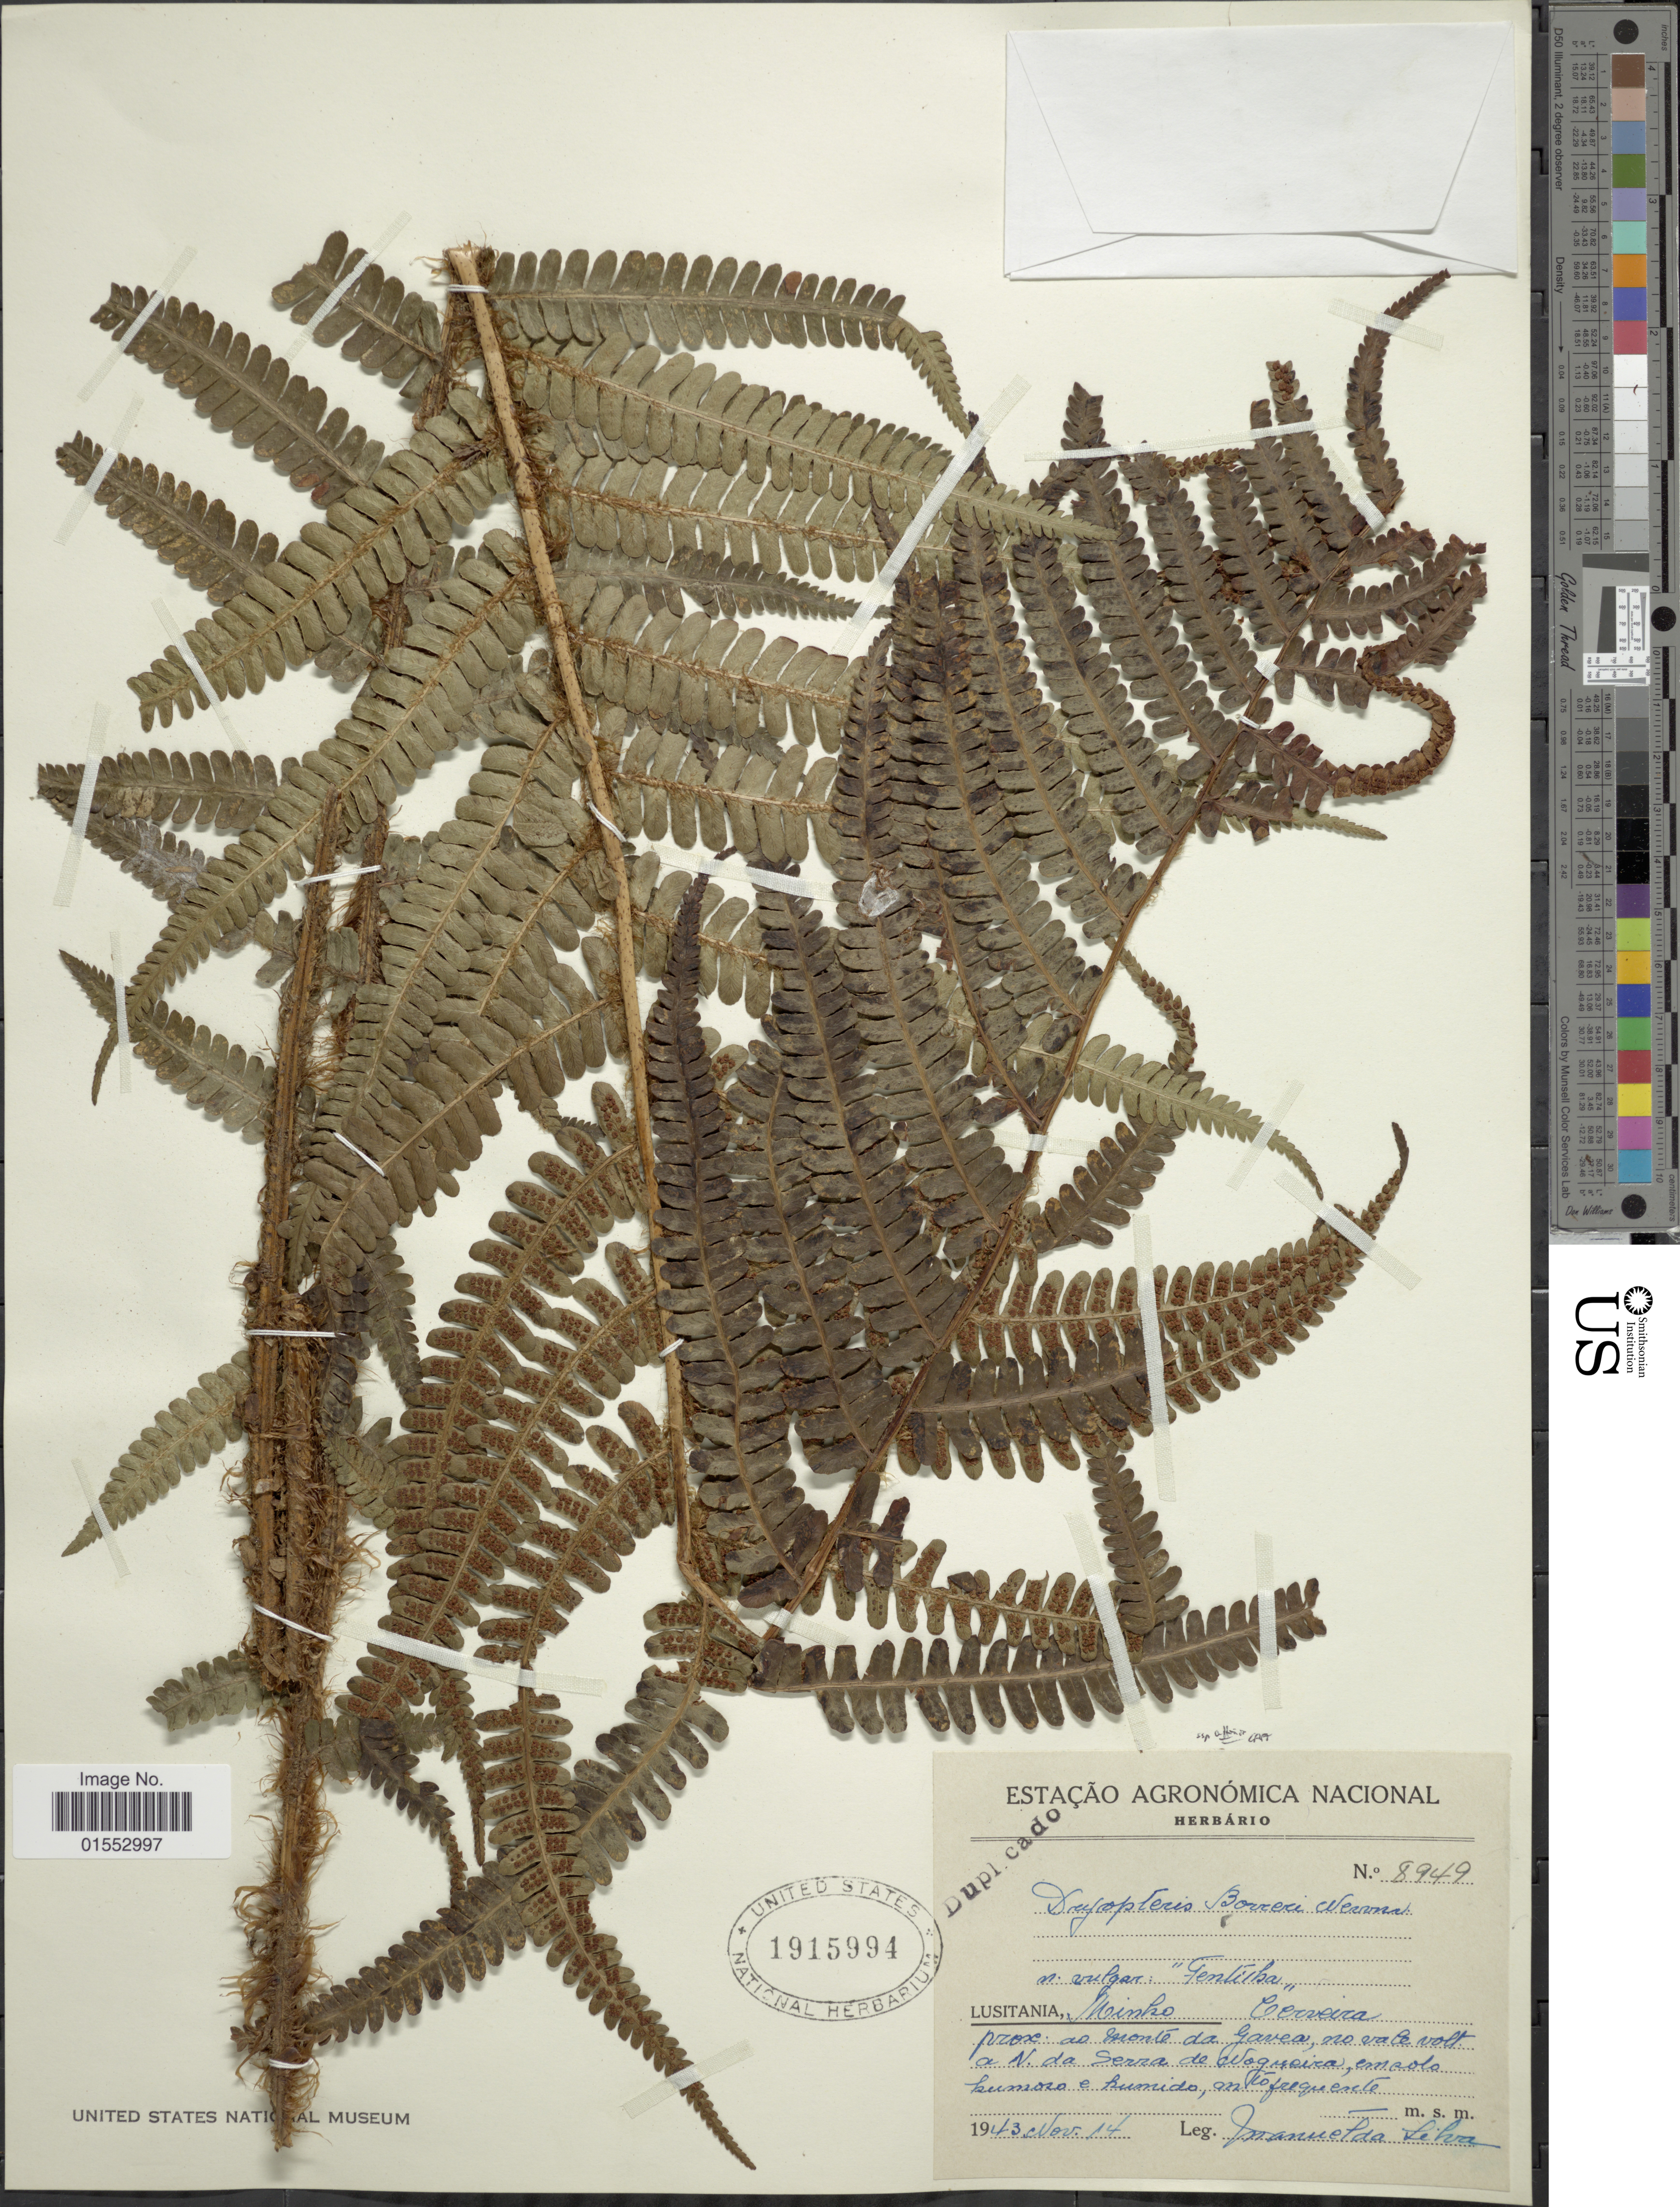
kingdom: Plantae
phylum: Tracheophyta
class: Polypodiopsida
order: Polypodiales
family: Dryopteridaceae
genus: Dryopteris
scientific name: Dryopteris affinis subsp. affinis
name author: (Lowe) Fraser-Jenk.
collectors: M. Da Silva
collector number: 8949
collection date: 1943-11-14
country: Portugal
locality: Lusitania, Minho, Cerveira. prox. Mnte da Gavea, no vale volt. N. sa Serra de Wagneira, emsolo humoso e humido, frequente [interpreted]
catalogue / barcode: US 1915994